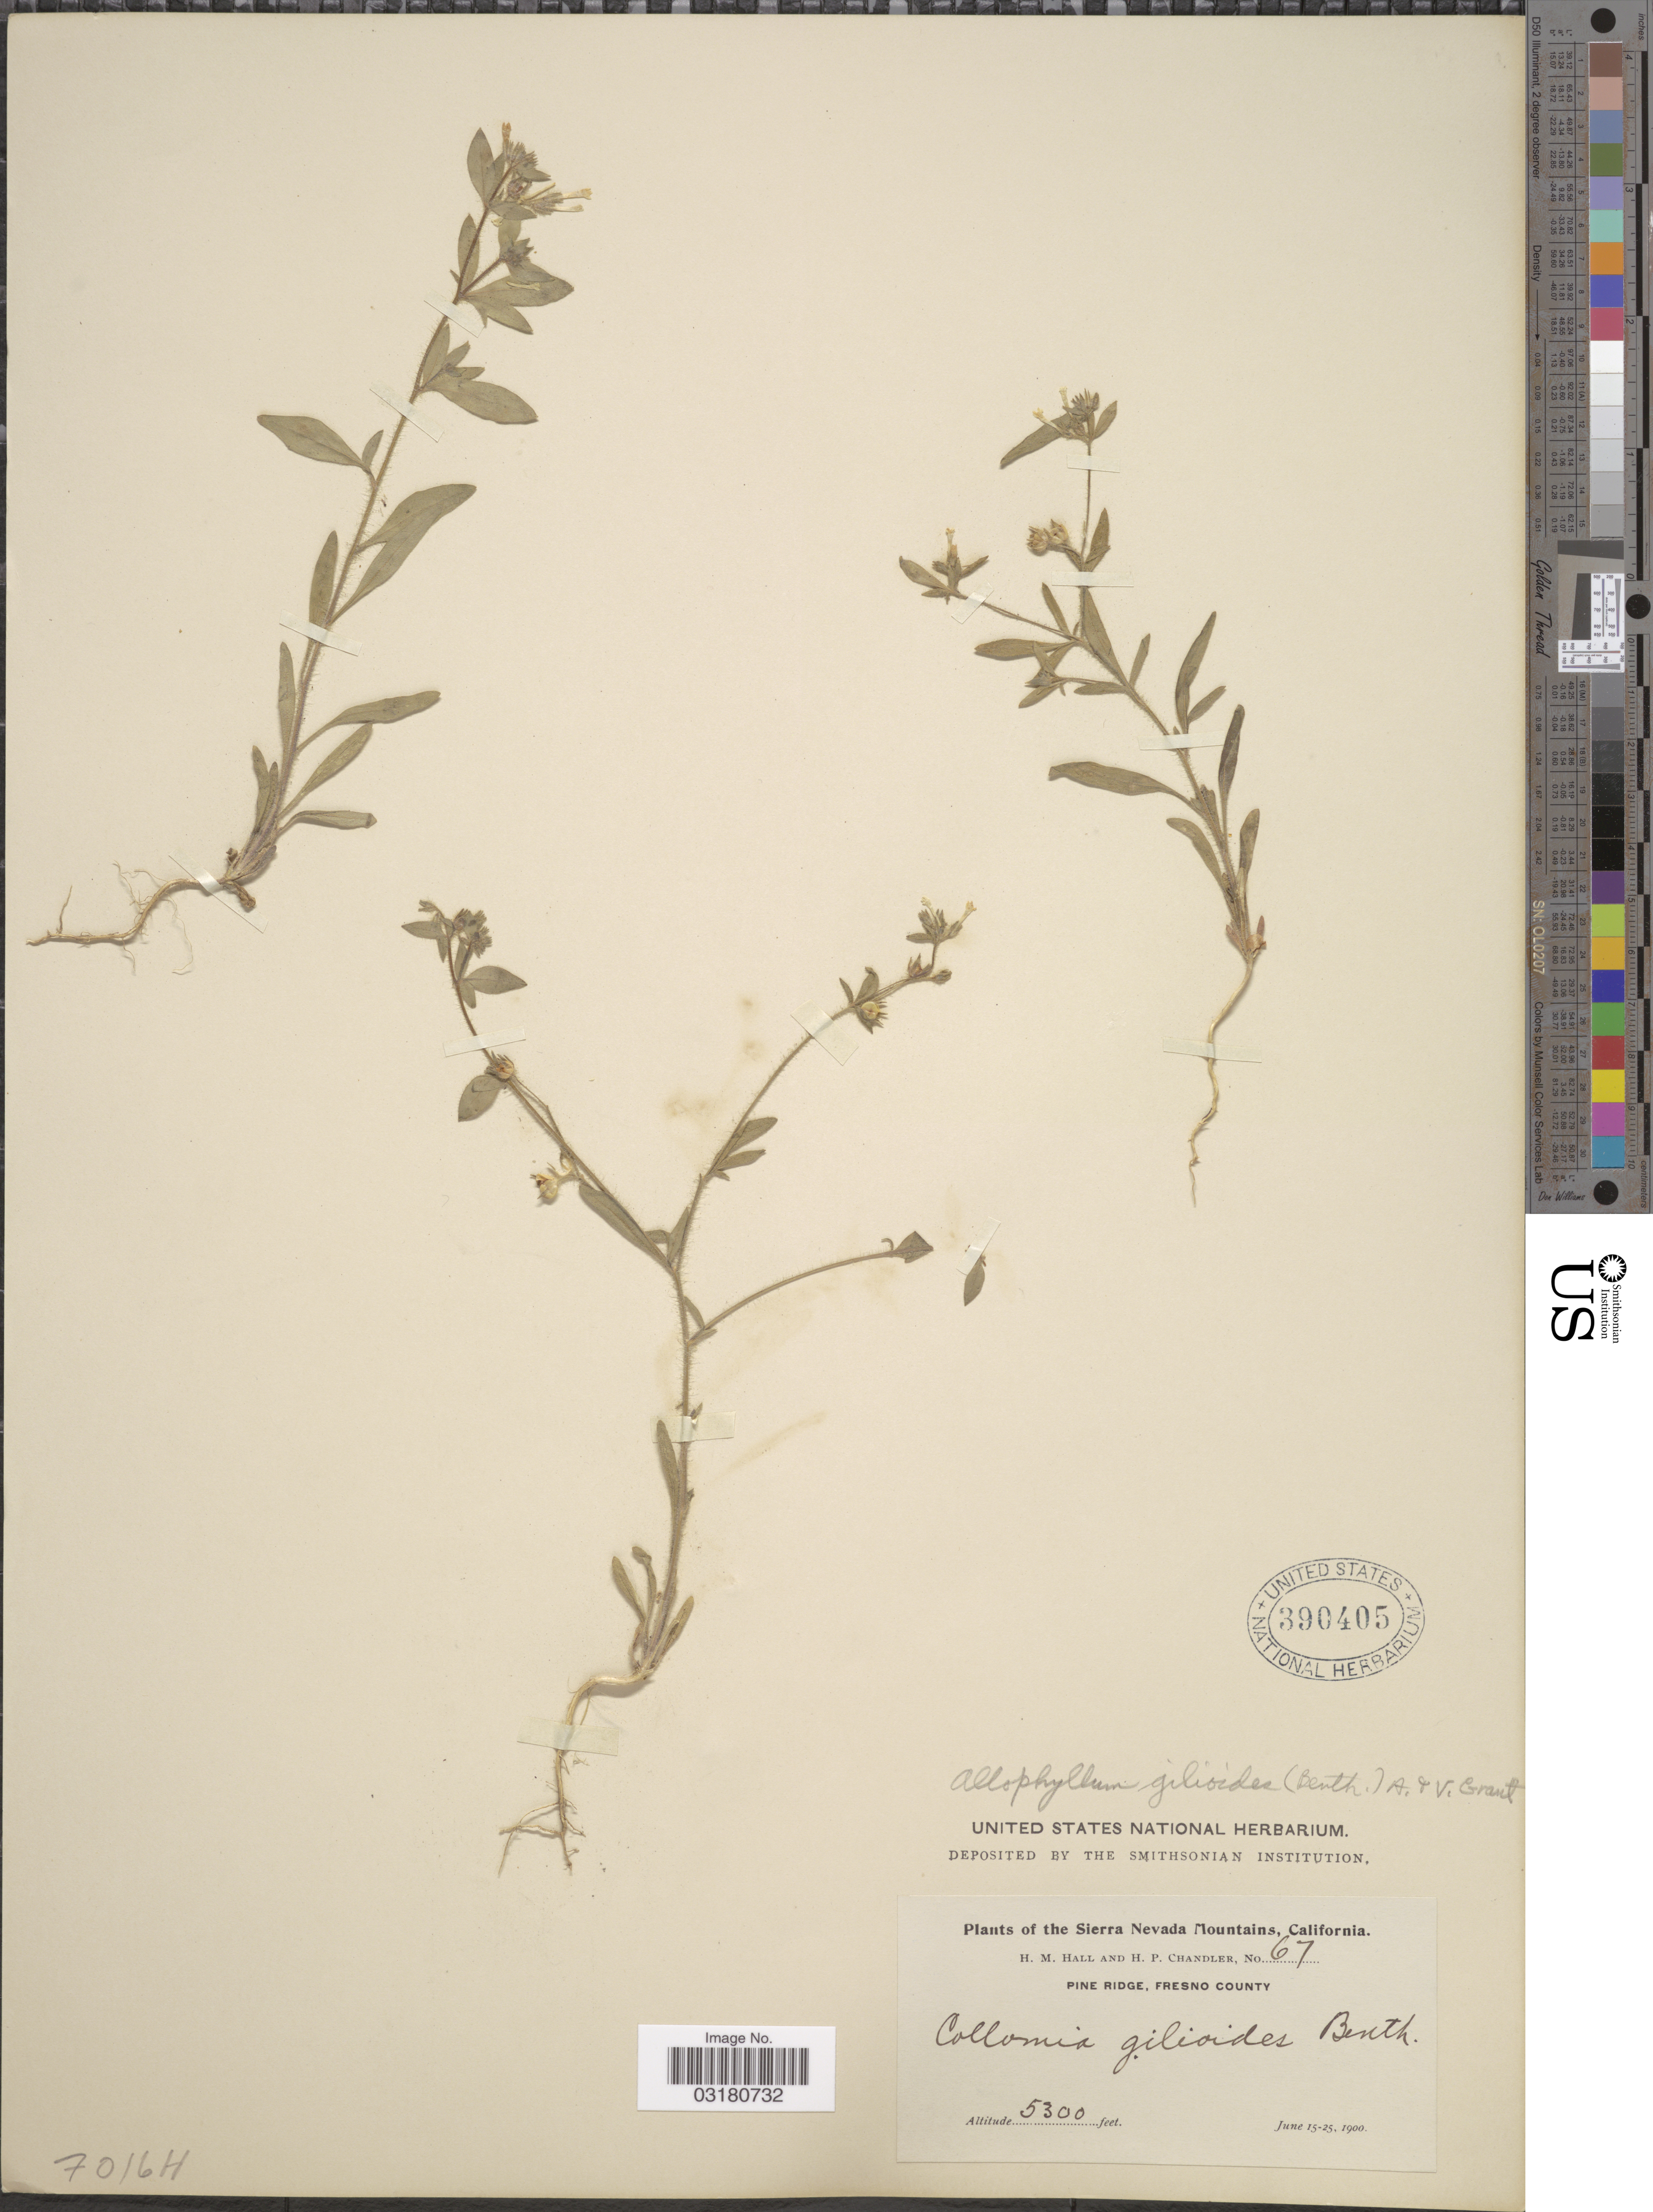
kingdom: Plantae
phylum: Tracheophyta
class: Magnoliopsida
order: Ericales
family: Polemoniaceae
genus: Allophyllum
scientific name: Allophyllum gilioides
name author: (Benth.) Benth.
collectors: H. M. Hall & H. Chandler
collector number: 67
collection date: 1900-06-15/1900-06-25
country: United States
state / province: California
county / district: Fresno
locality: Sierra Nevada Mountains. Pine Ridge, Fresno County.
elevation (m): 1615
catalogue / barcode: US 390405